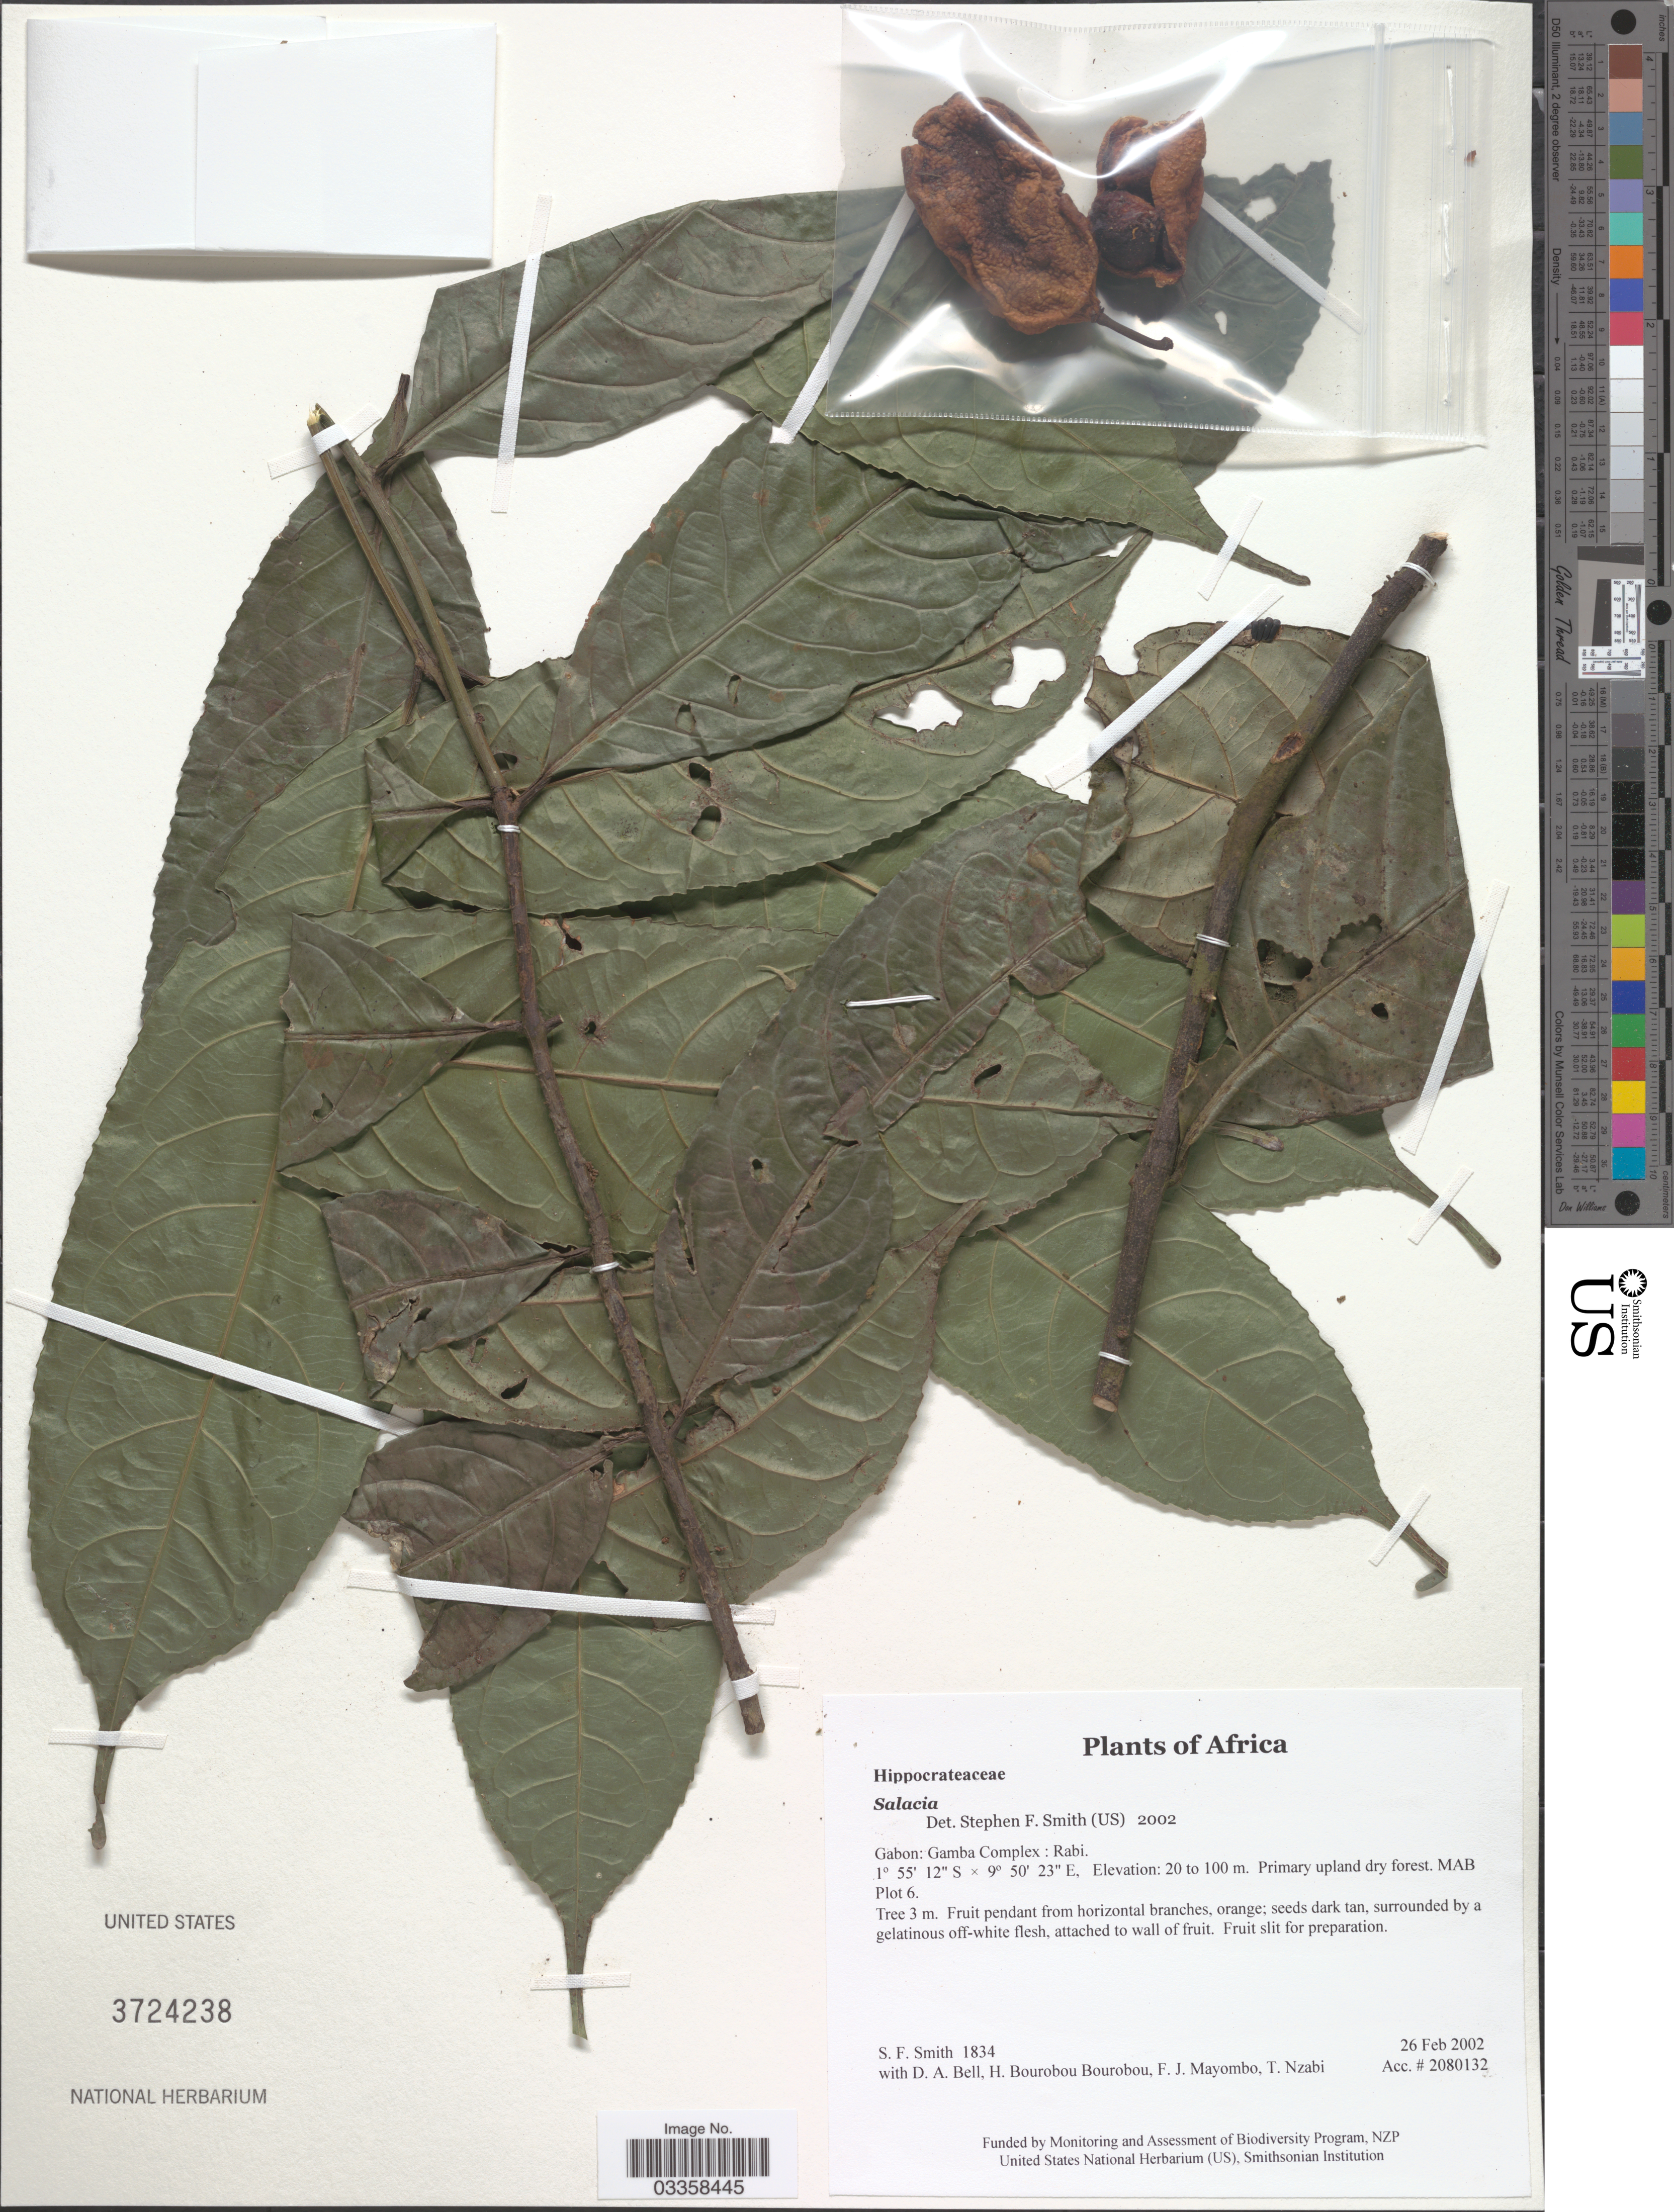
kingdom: Plantae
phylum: Tracheophyta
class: Magnoliopsida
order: Celastrales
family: Celastraceae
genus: Salacia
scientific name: Salacia sp.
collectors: S.F. Smith, D. A. Bell, H. Bourobou Bourobou & F. J. Mayombo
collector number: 1834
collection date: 2002-02-26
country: Gabon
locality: Gamba Complex: Rabi. MAB Plot 6.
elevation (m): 20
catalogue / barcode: US 3724238